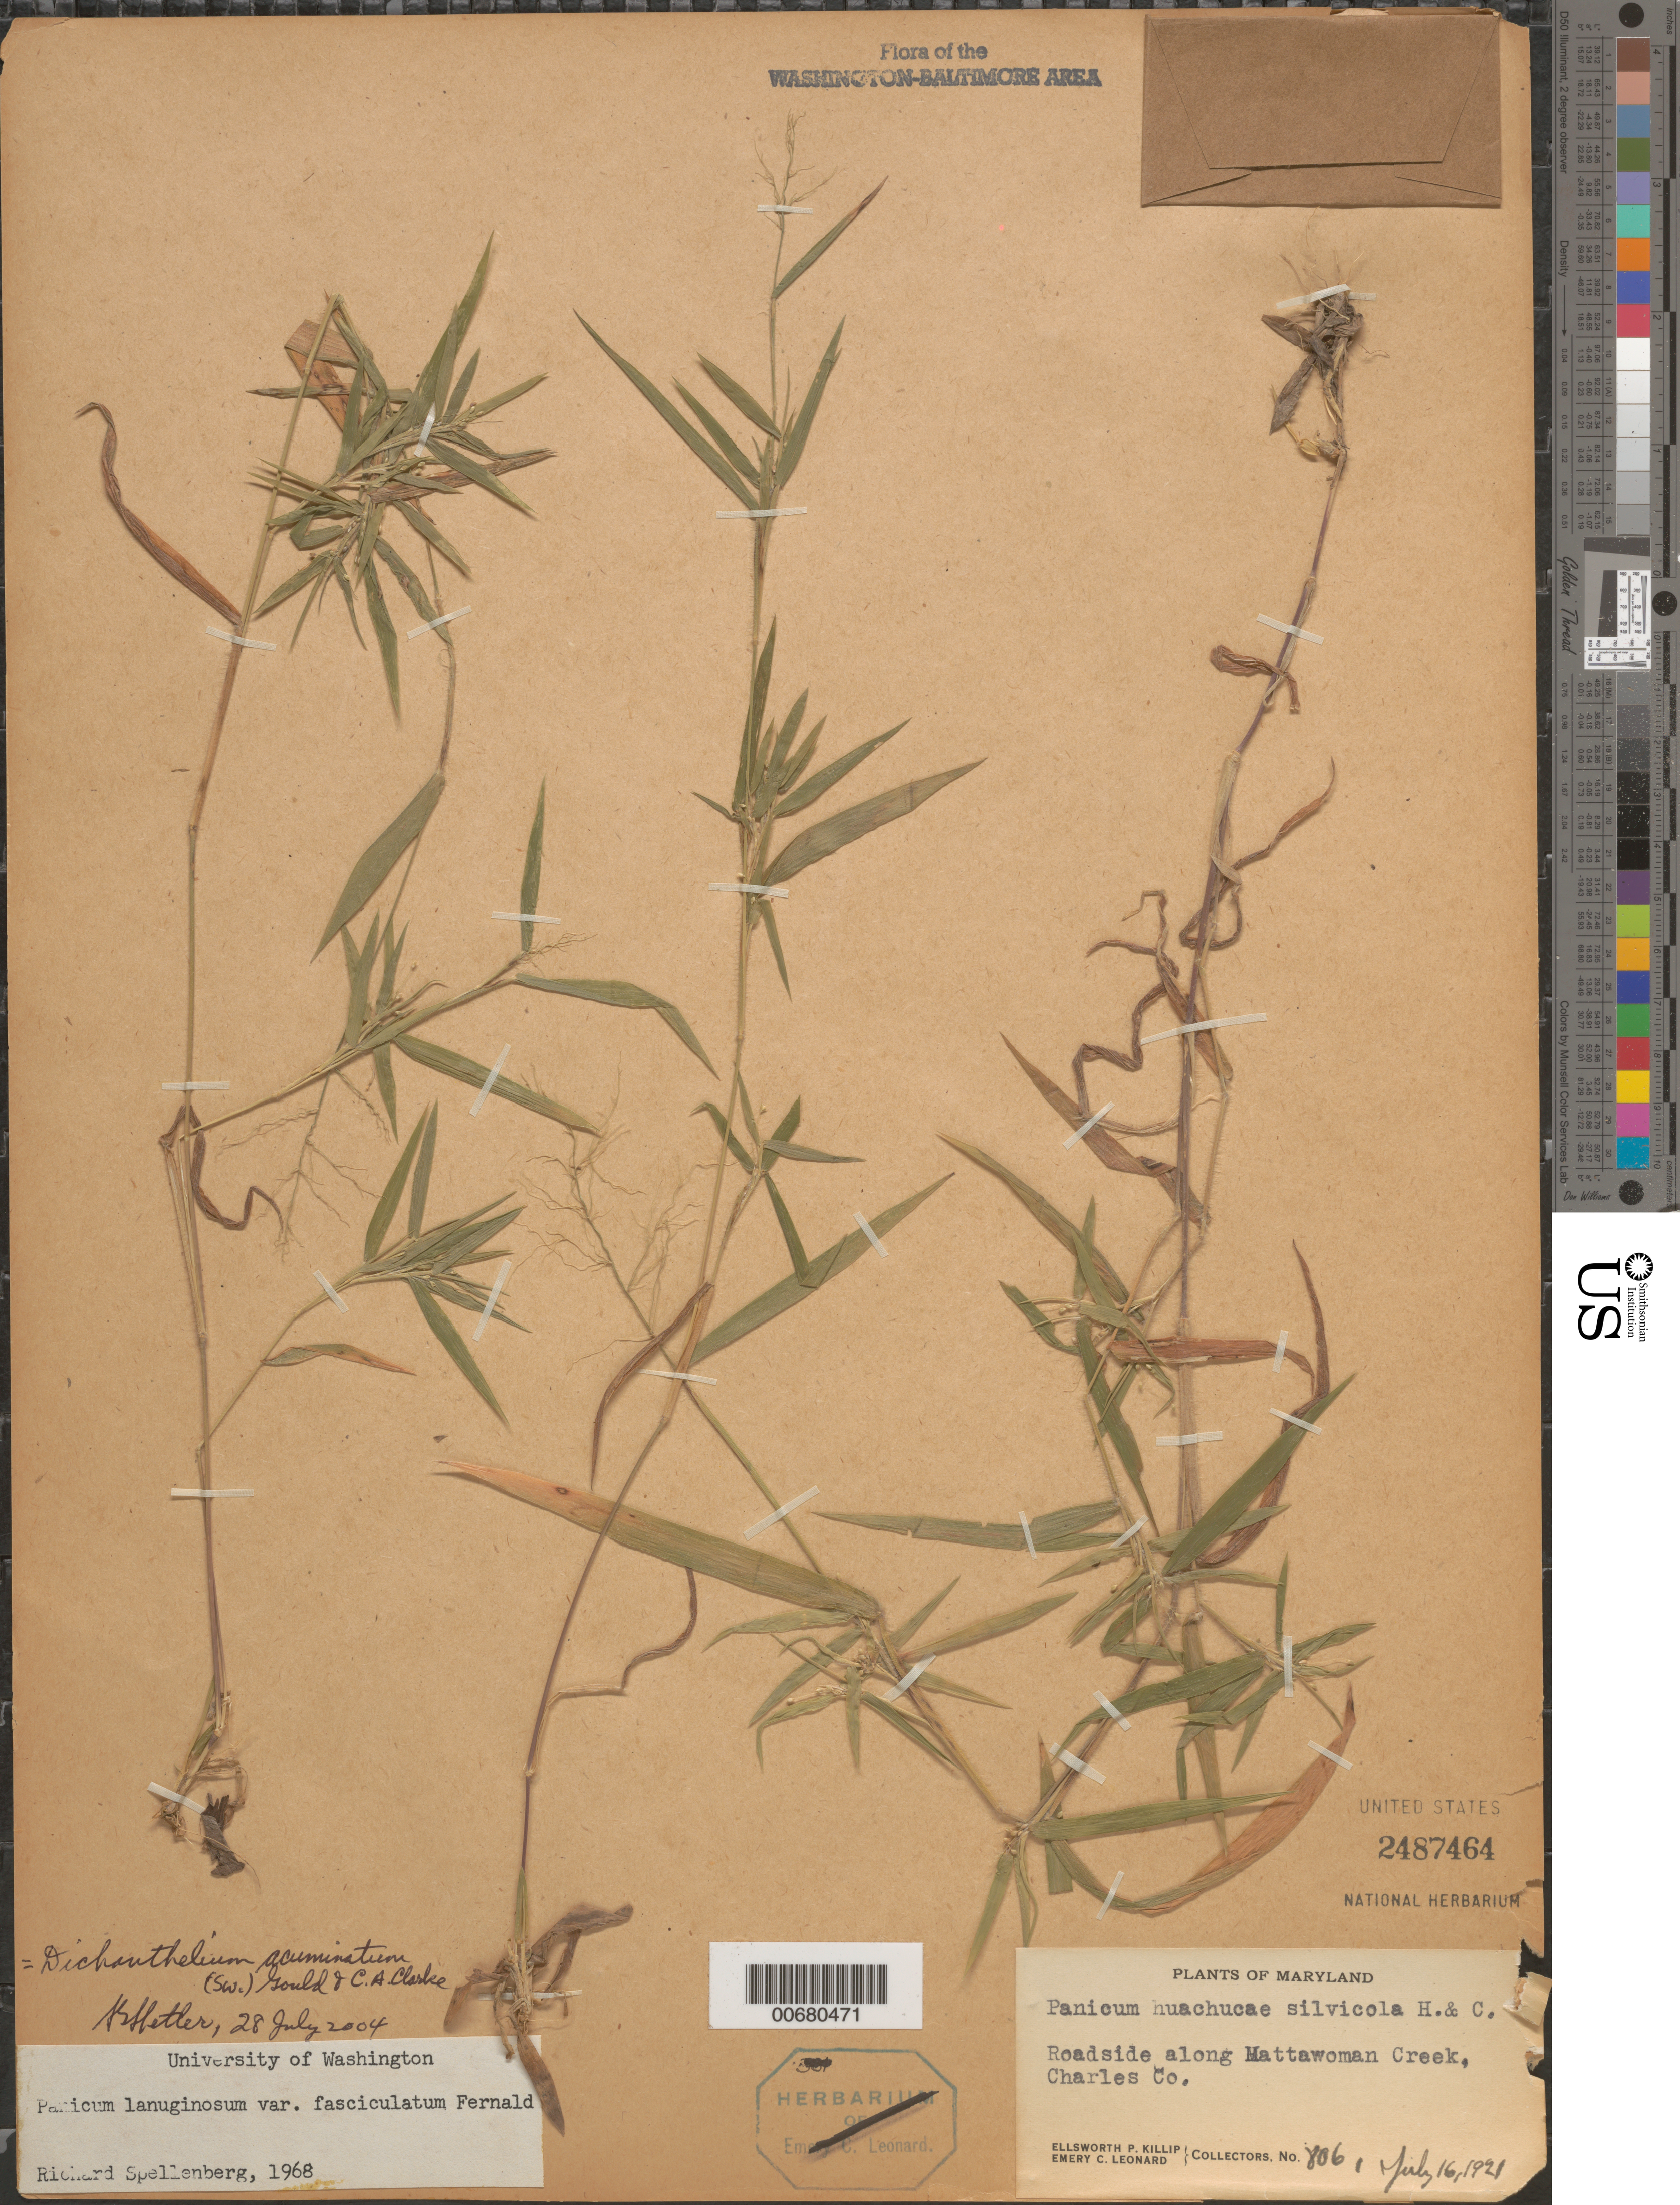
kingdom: Plantae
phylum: Tracheophyta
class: Liliopsida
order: Poales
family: Poaceae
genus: Dichanthelium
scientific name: Dichanthelium acuminatum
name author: (Sw.) Gould & C.A. Clark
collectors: E. C. Leonard & E. P. Killip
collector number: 806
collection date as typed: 16 Jul 1921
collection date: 1921-07-16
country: United States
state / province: Maryland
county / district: Charles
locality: Road along Mattawoman Creek, near Mattawoman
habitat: Roadside.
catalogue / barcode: US 2487464